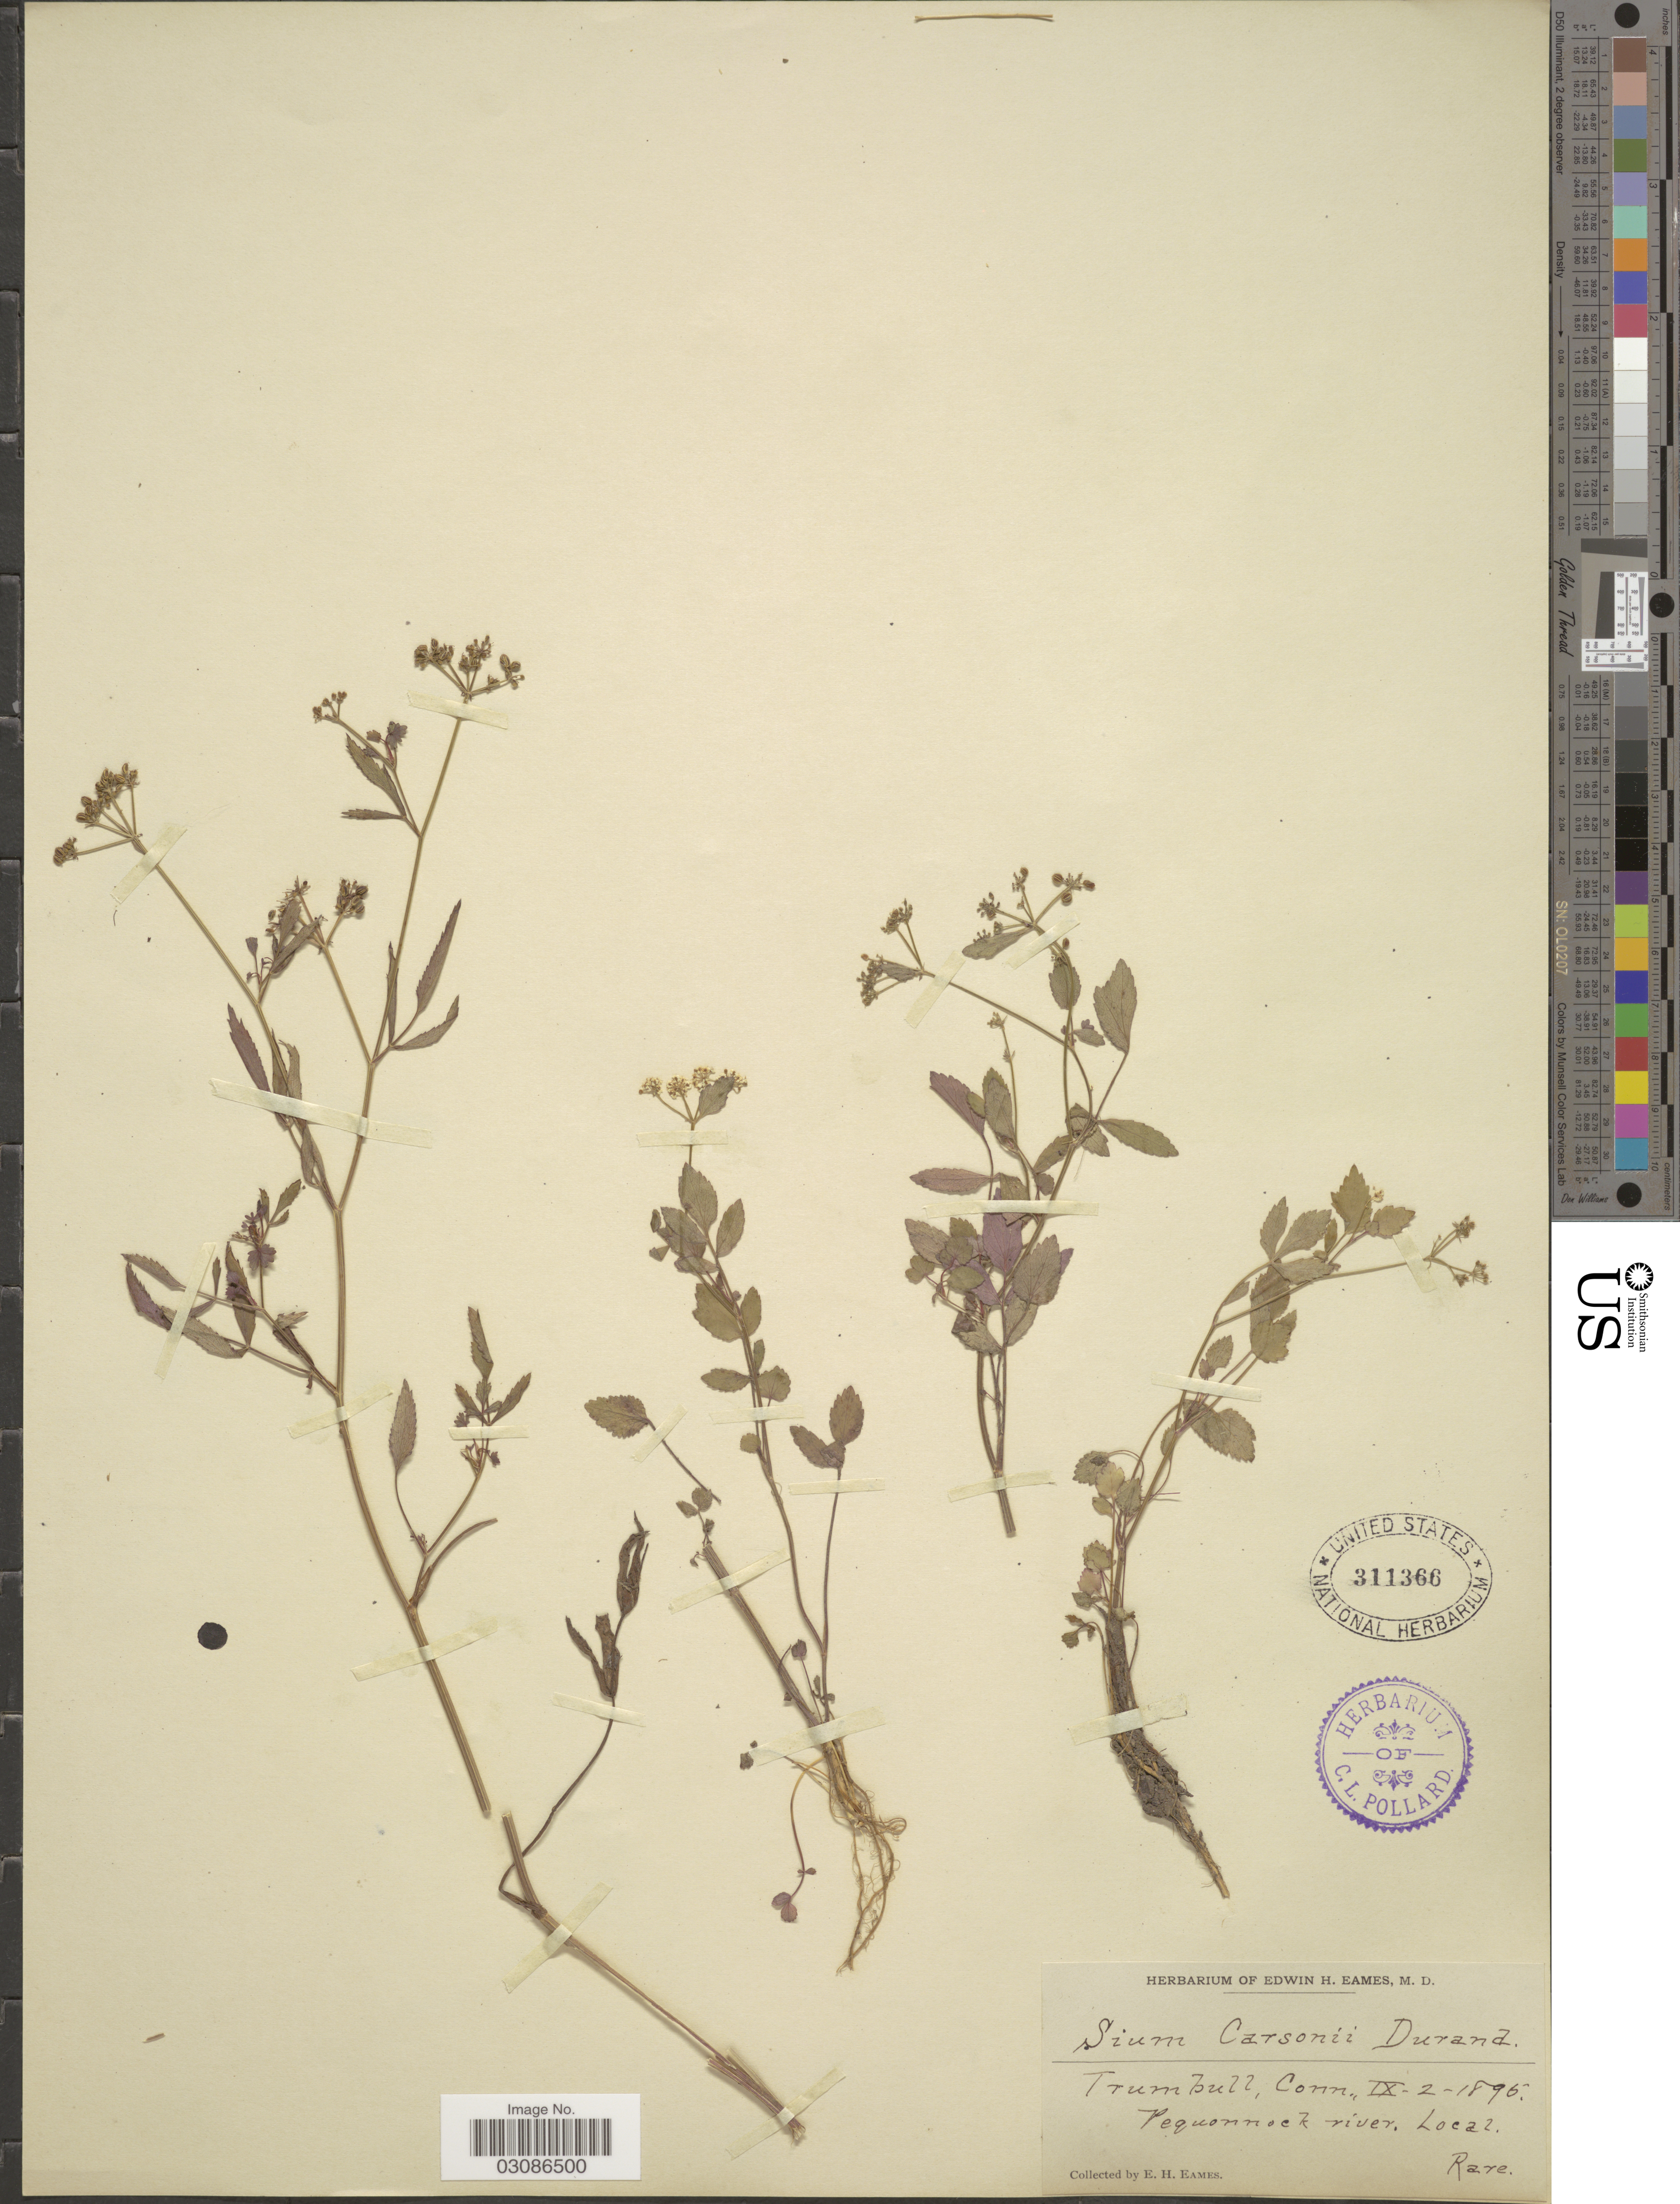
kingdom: Plantae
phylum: Tracheophyta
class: Magnoliopsida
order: Apiales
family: Apiaceae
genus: Sium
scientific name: Sium carsonii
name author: Durand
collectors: E. H. Eames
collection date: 1895-09-02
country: United States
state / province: Connecticut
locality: Trumbull, Pequonnock river.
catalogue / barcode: US 311366